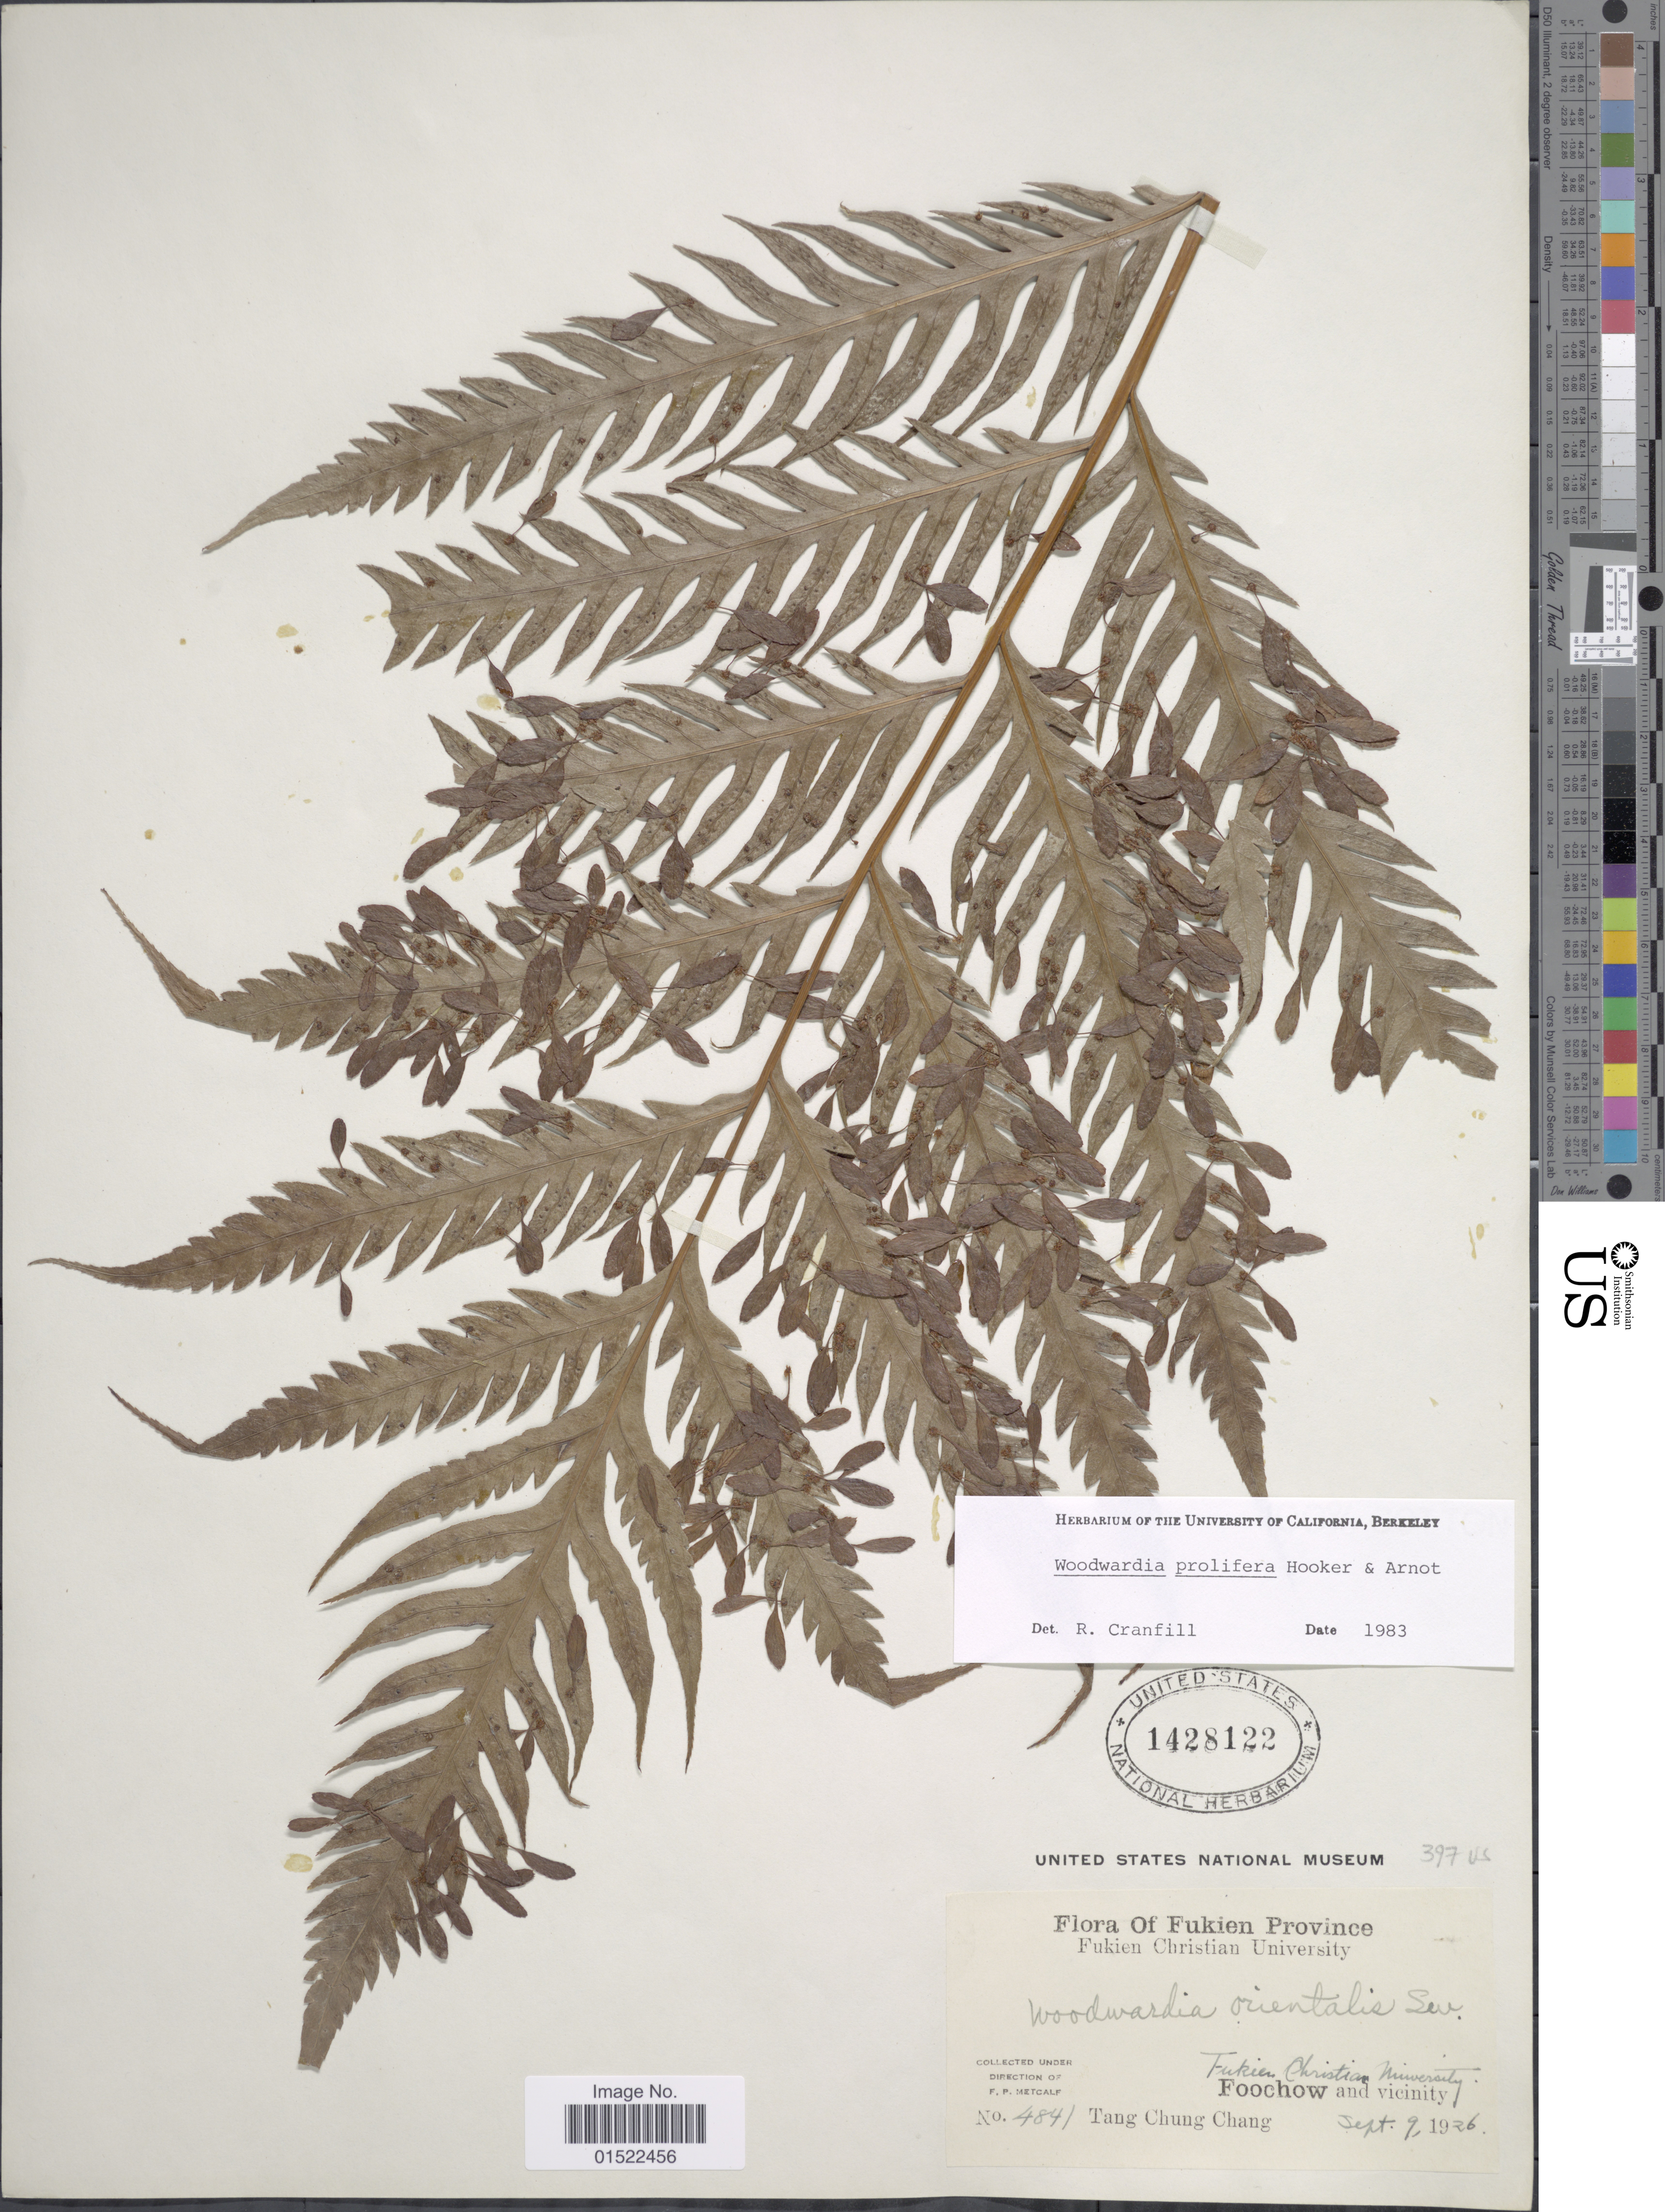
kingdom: Plantae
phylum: Tracheophyta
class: Polypodiopsida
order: Polypodiales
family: Blechnaceae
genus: Woodwardia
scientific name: Woodwardia prolifera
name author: Hook. & Arn.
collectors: T. C. Chang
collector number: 4841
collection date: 1926-09-09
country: China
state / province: Fujian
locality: Fukien Province, Fukien Christian University, Foochow and vicinity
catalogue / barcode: US 1428122